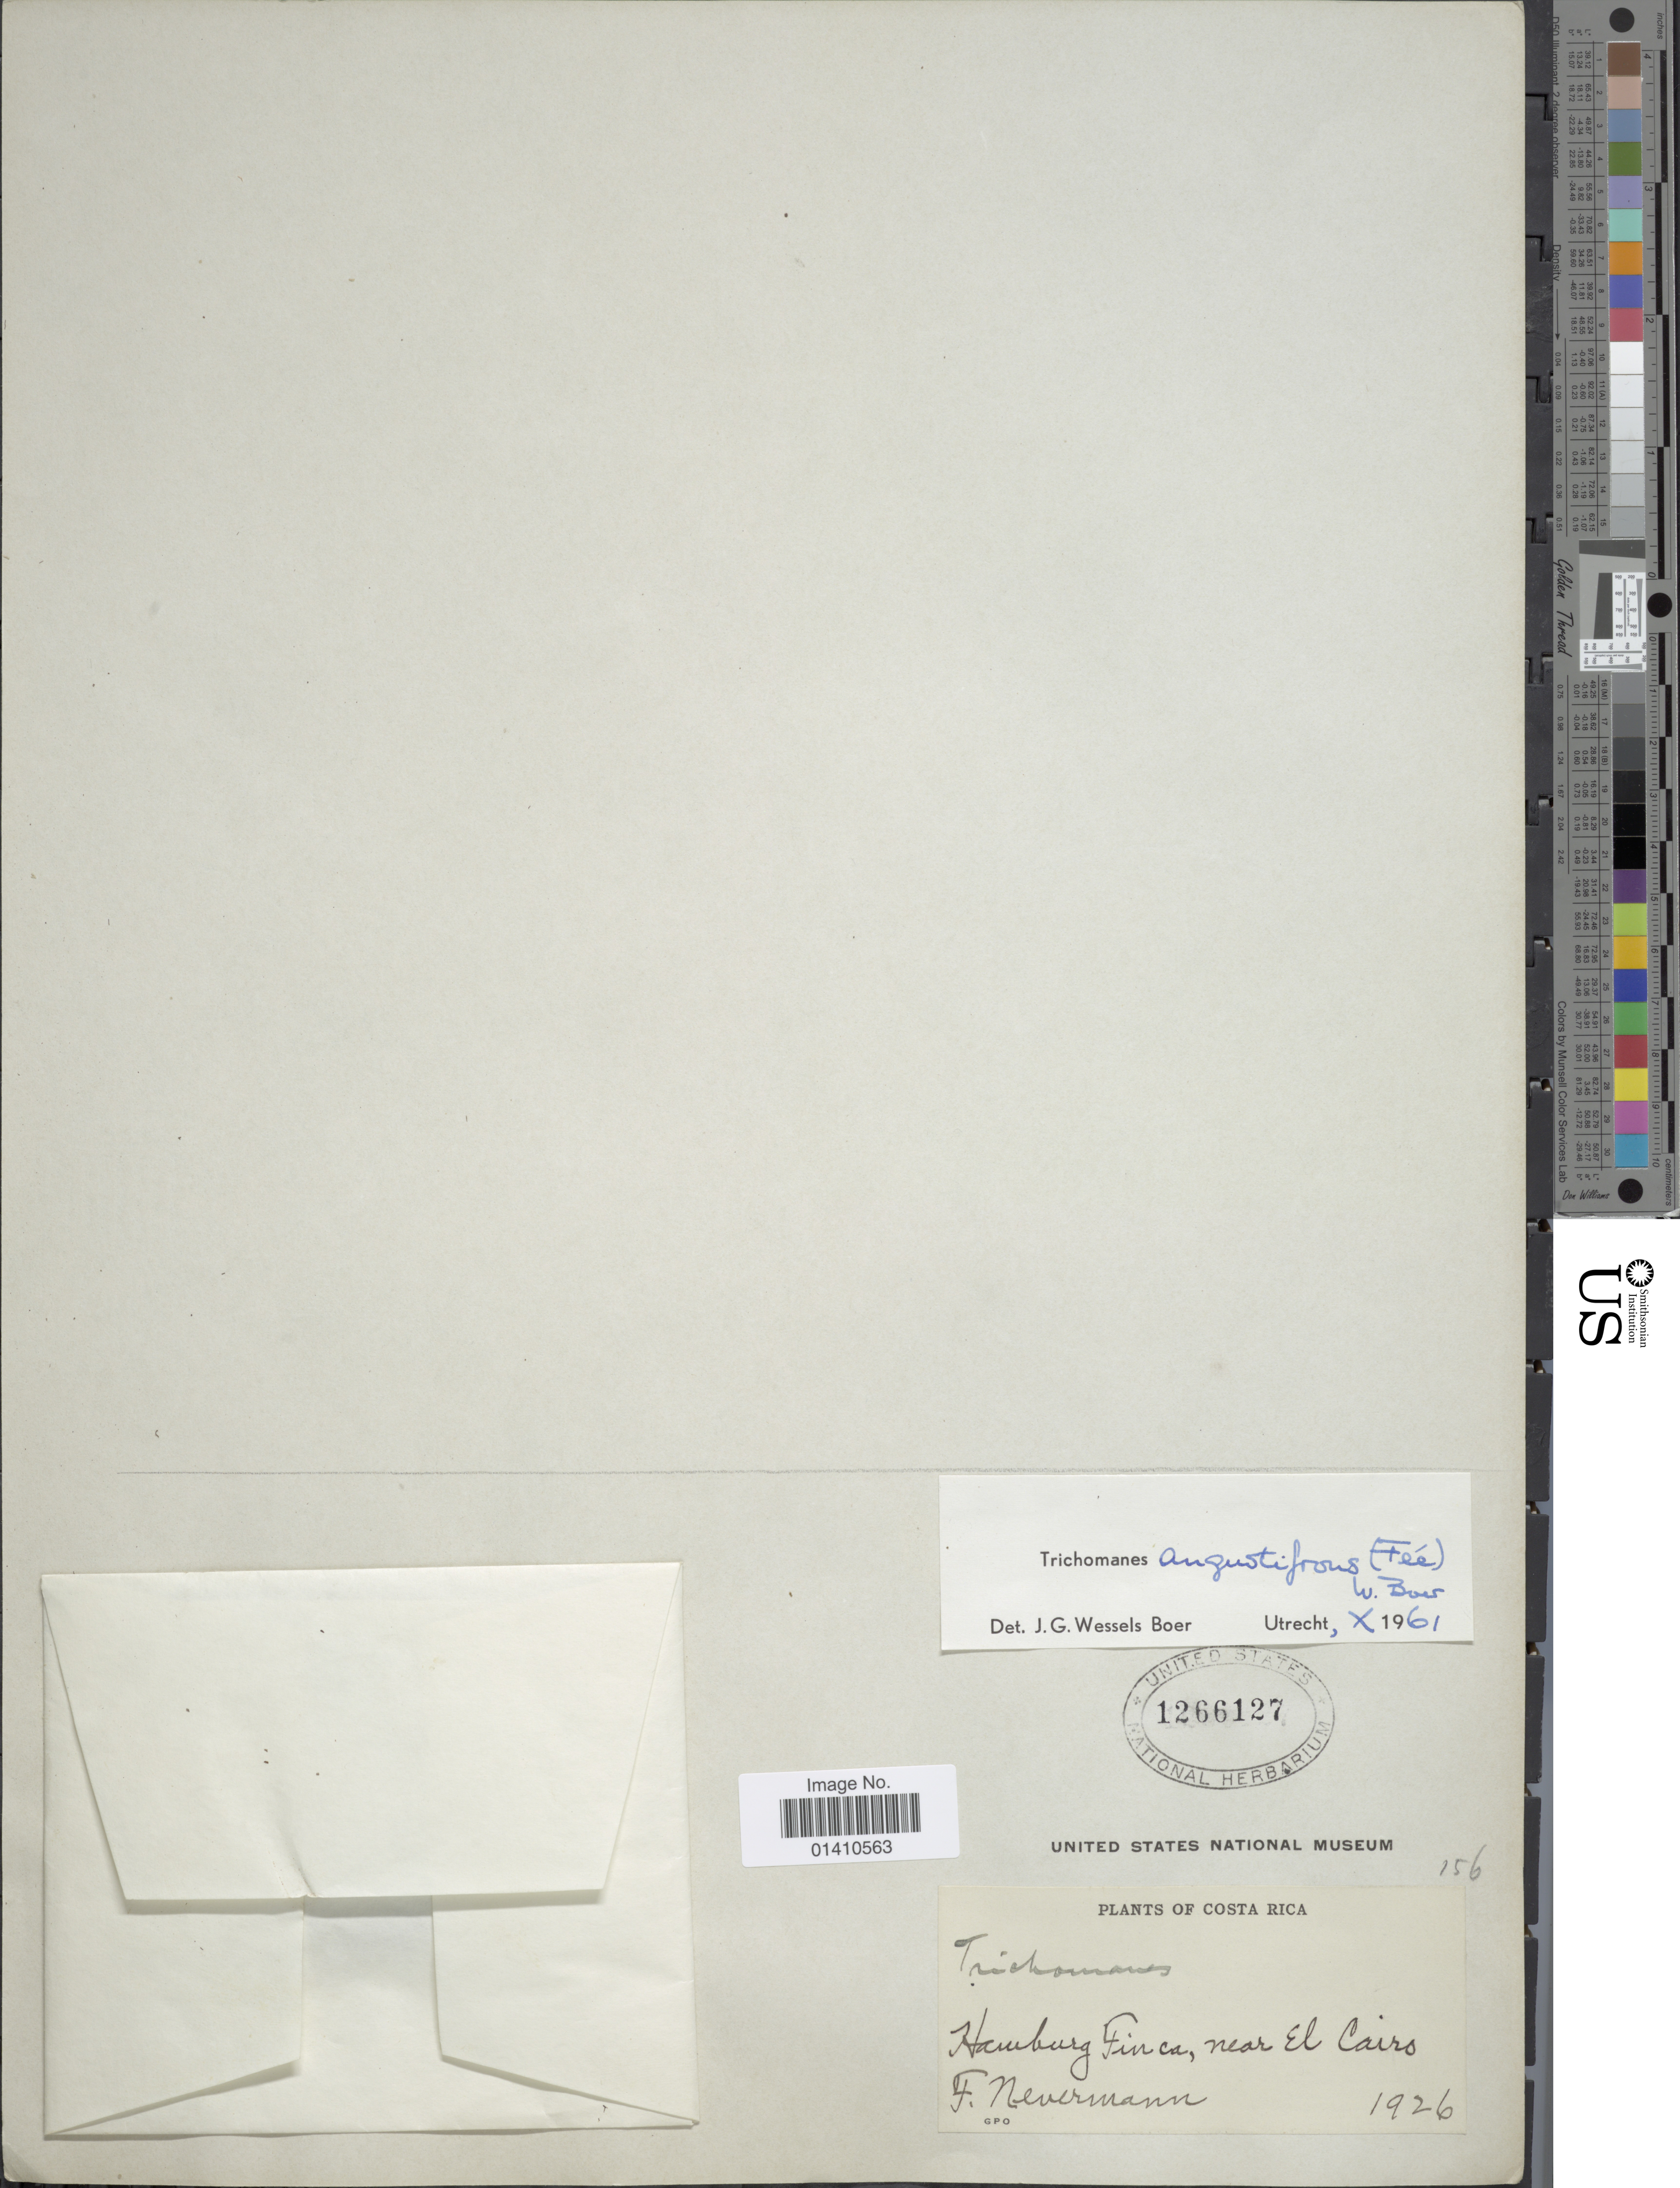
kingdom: Plantae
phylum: Tracheophyta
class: Polypodiopsida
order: Hymenophyllales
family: Hymenophyllaceae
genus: Didymoglossum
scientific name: Didymoglossum angustifrons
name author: Fée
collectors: F. Nevermann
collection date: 1926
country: Costa Rica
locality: Hamburg Finca, near El Cairo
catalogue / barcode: US 1266127